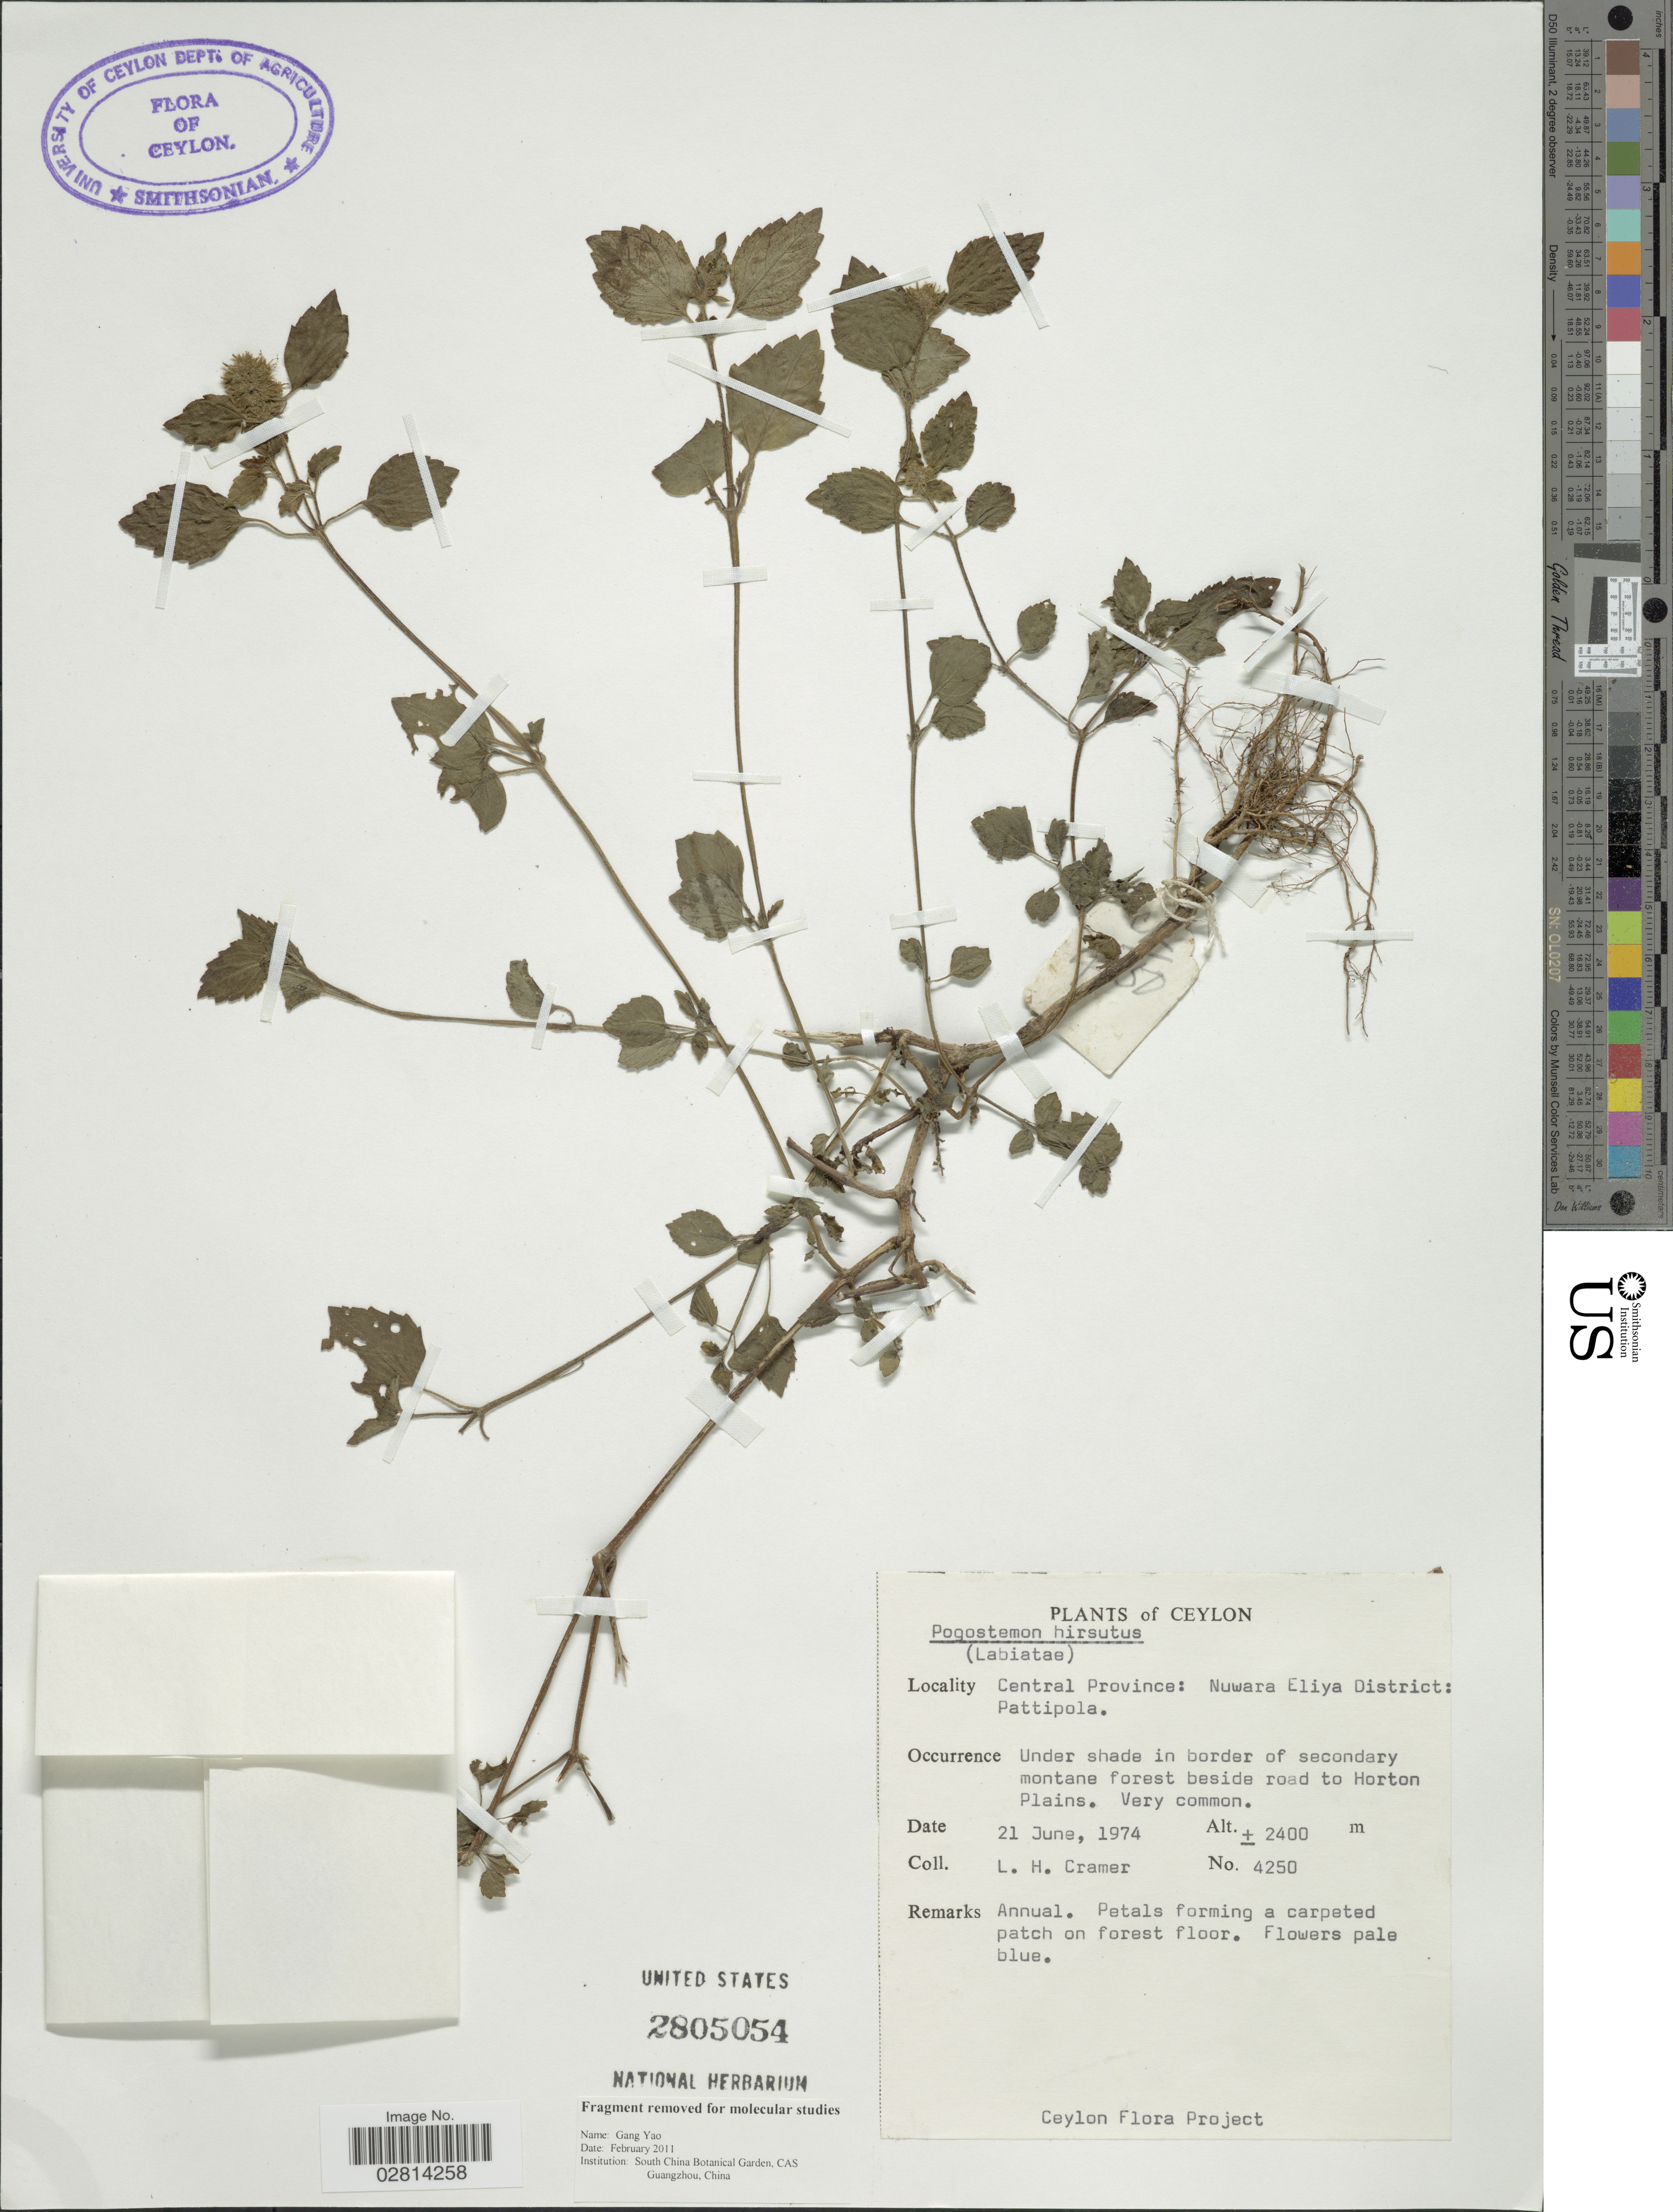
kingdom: Plantae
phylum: Tracheophyta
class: Magnoliopsida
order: Lamiales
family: Lamiaceae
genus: Pogostemon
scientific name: Pogostemon hirsutus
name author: Benth.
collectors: L. H. Cramer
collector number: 4250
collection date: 1974-06-21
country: Sri Lanka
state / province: Central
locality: Ceylon. Nuwara Eliya District: Pattipola. Under shade in border of secondary forest beside road to Horton Plains.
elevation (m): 2400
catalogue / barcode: US 2805054